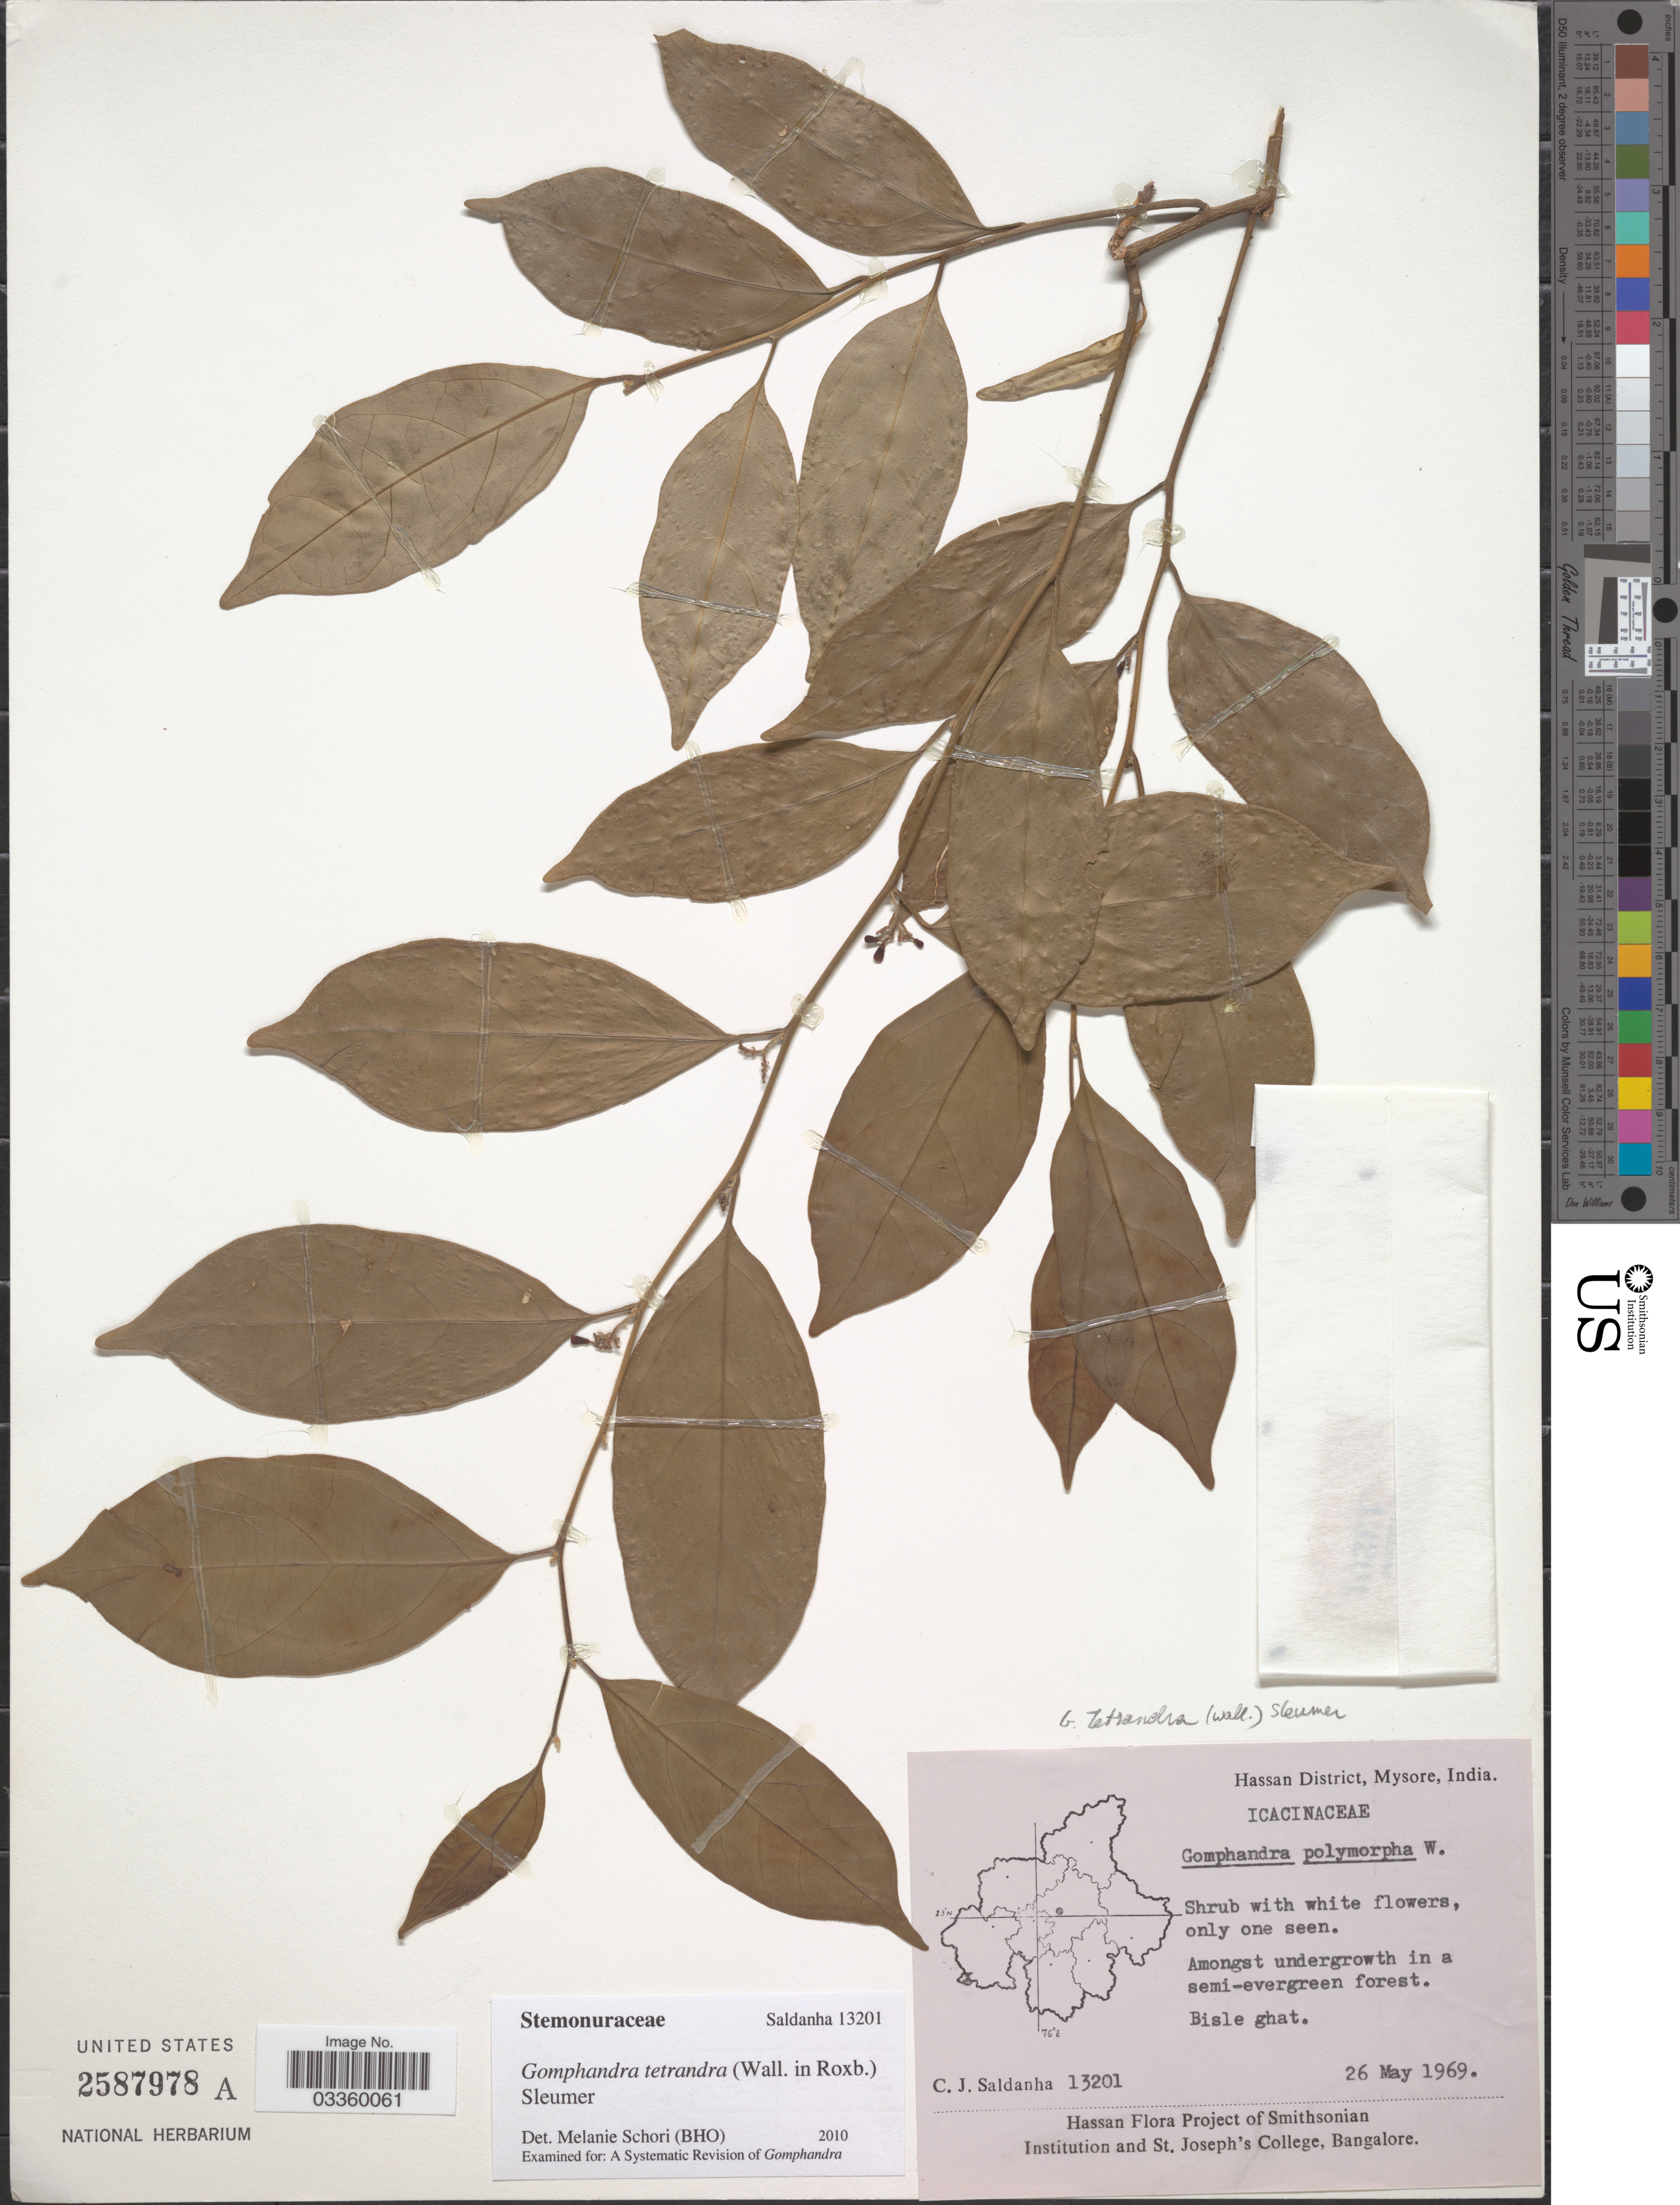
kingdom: Plantae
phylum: Tracheophyta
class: Magnoliopsida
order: Cardiopteridales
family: Stemonuraceae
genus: Gomphandra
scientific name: Gomphandra tetrandra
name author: (Wall.) Sleumer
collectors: C. J. Saldanha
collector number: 13201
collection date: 1969-05-26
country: India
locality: Hassan District, Mysore. Bisle ghat.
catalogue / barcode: US 2587978A